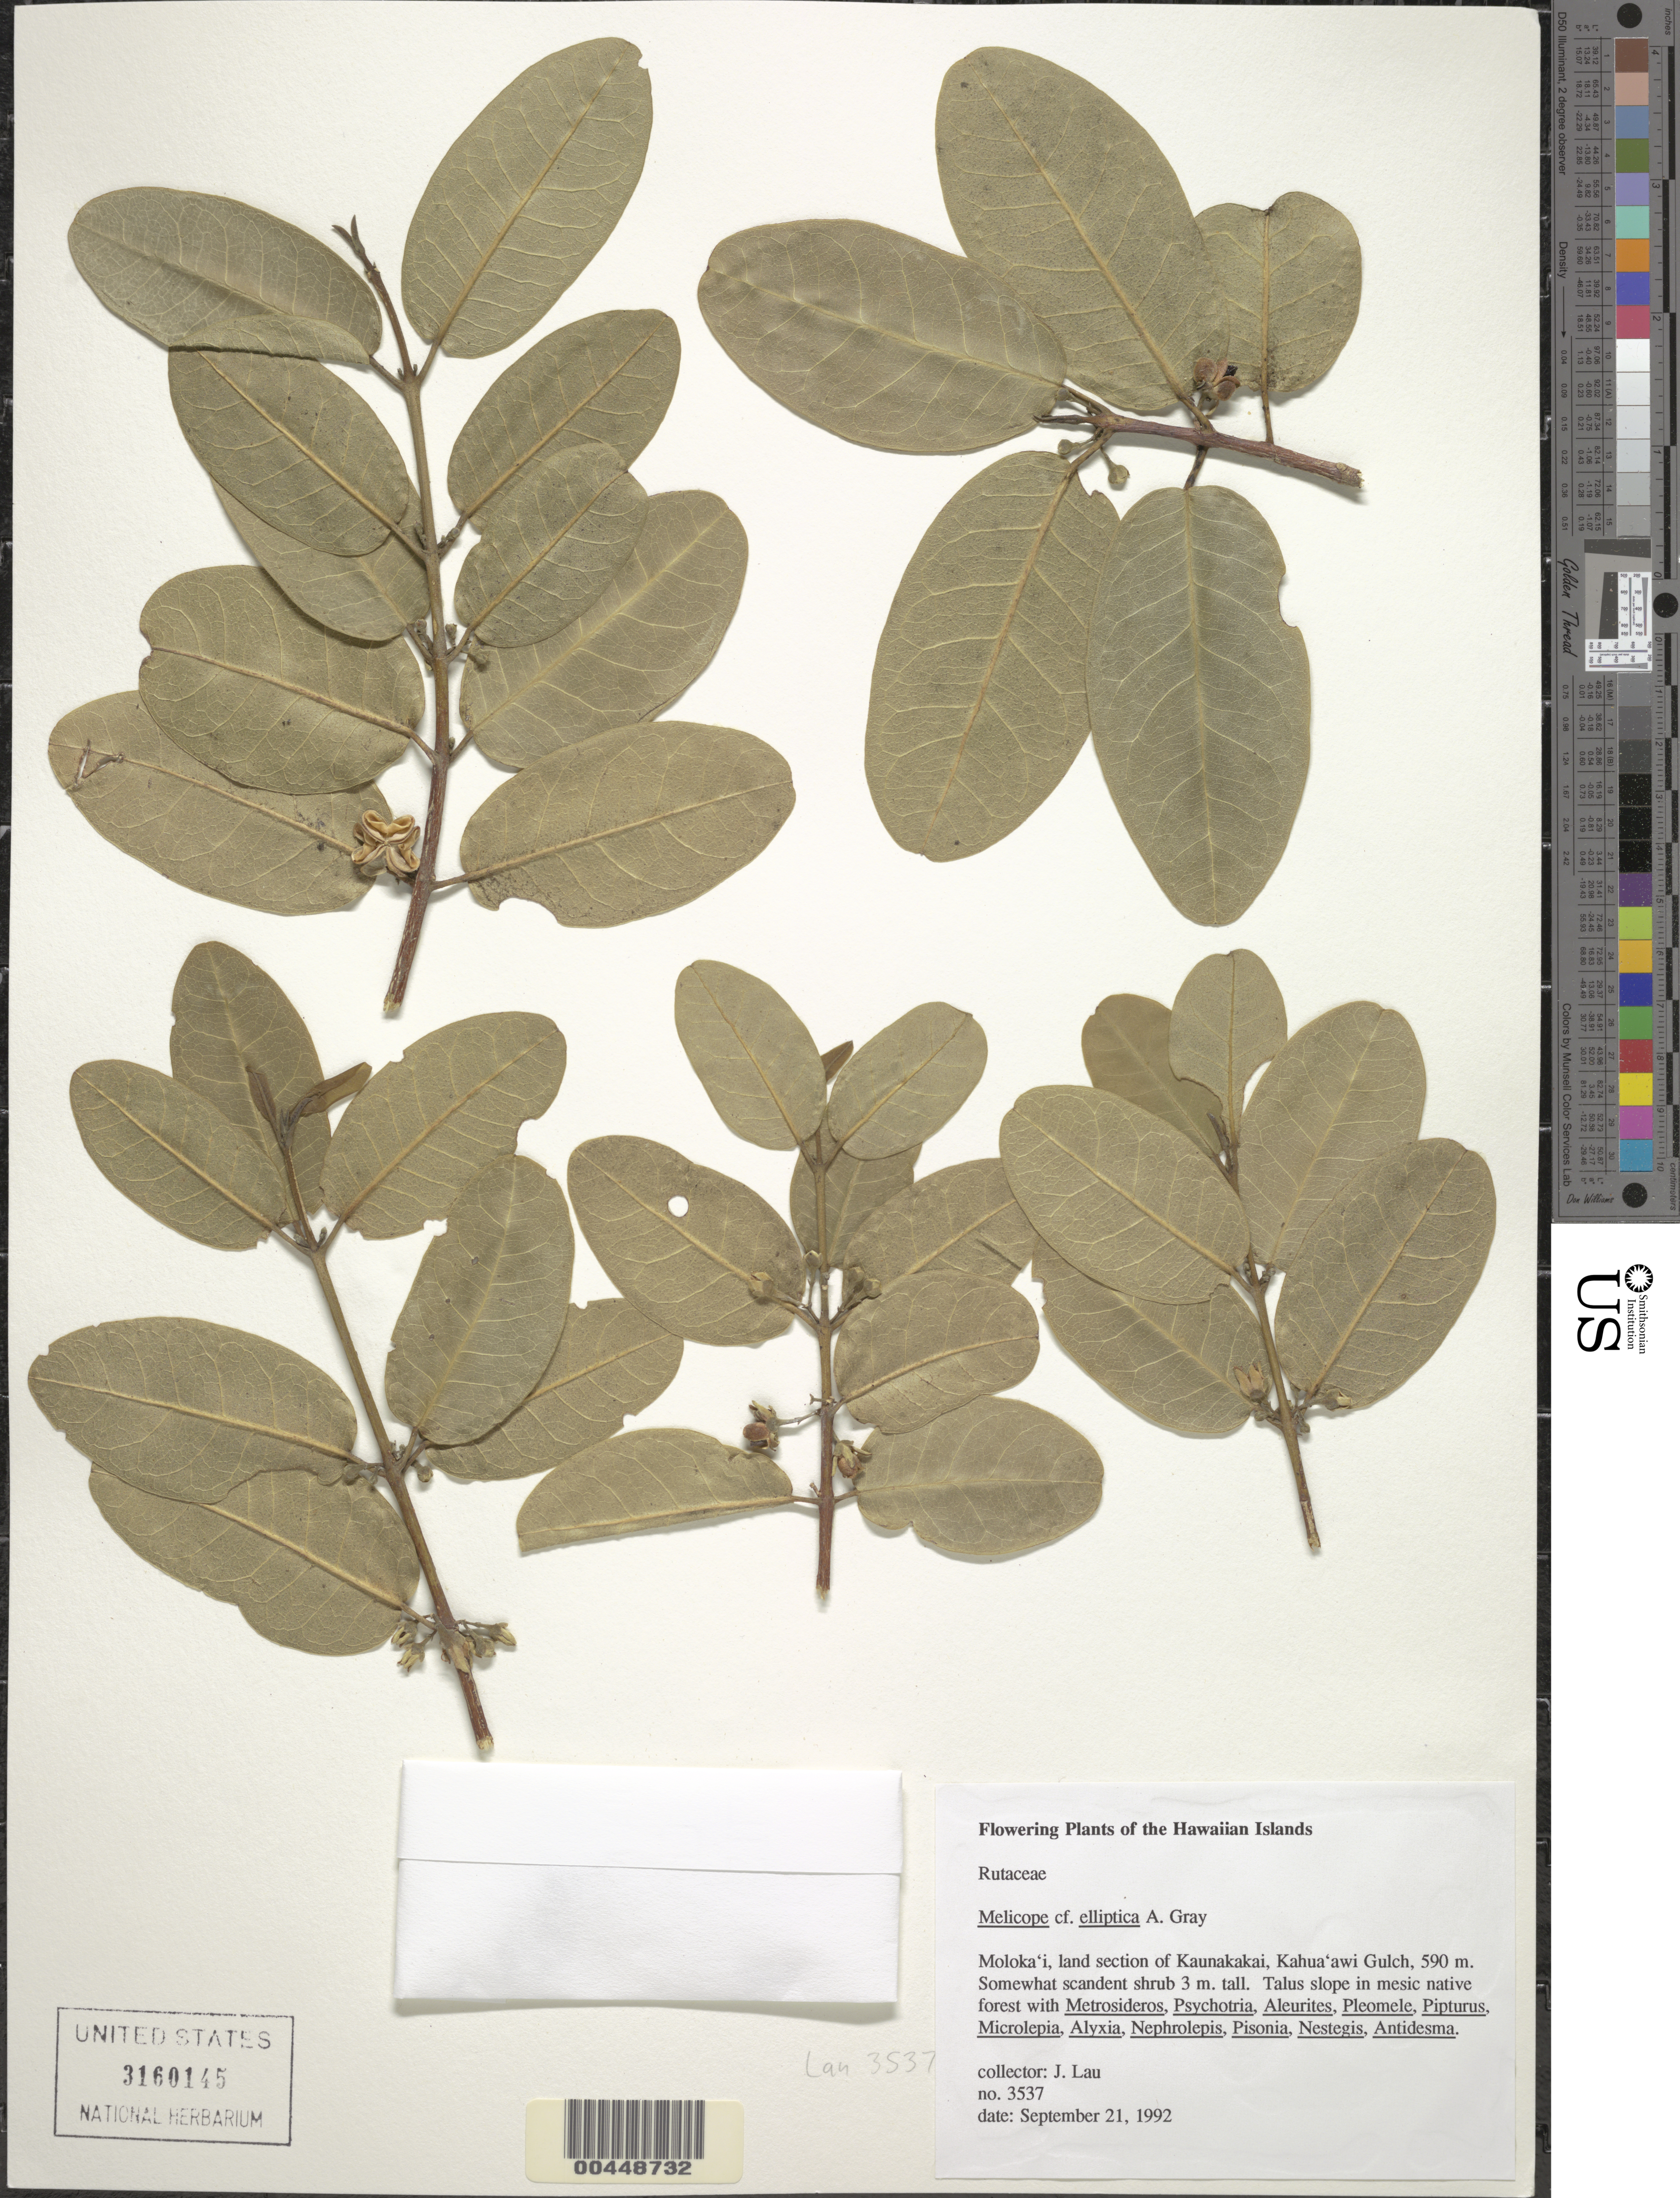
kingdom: Plantae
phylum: Tracheophyta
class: Magnoliopsida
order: Sapindales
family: Rutaceae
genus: Melicope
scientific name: Melicope elliptica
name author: A. Gray in Wilkes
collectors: J. Lau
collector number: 3537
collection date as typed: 21 Sep 1992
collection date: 1992-09-21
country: United States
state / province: Hawaii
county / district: Maui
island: Moloka'i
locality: Land section of Kaunakakai, Kahuaawi Gulch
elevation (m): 590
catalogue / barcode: US 3160145